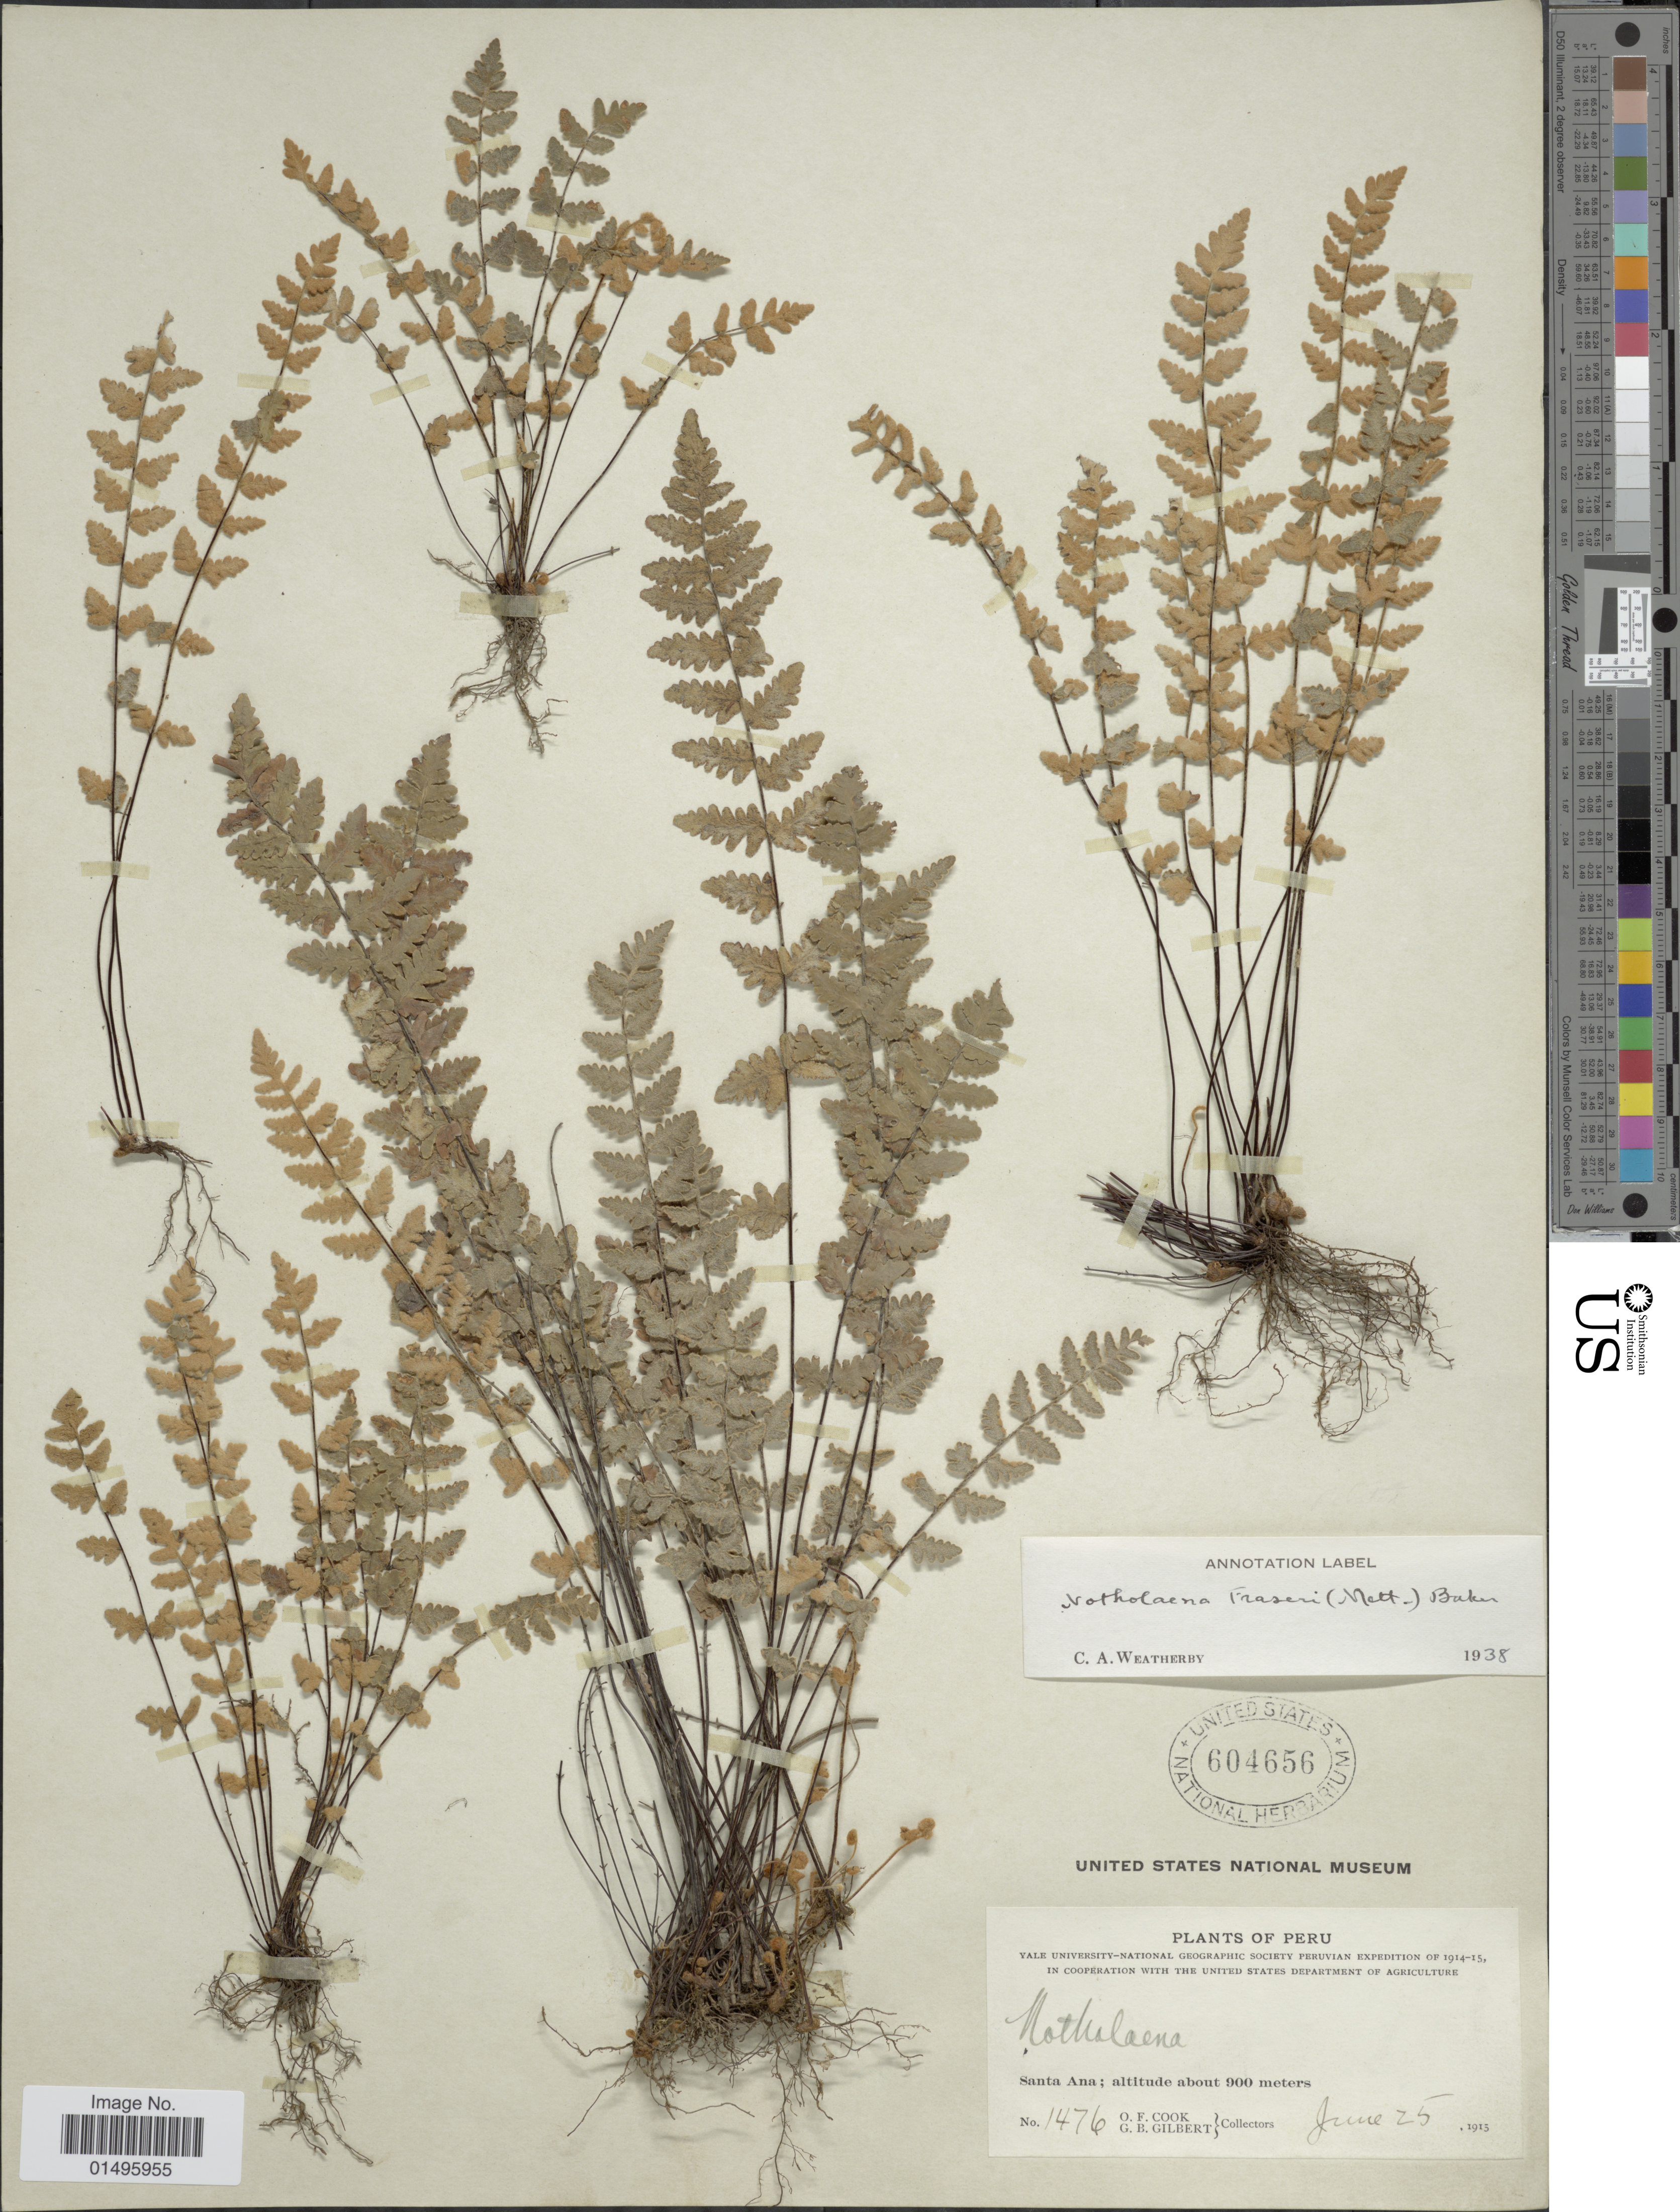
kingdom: Plantae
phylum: Tracheophyta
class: Polypodiopsida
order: Polypodiales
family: Pteridaceae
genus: Notholaena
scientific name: Notholaena fraseri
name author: (Mett.) Baker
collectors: O. F. Cook & G. B. Gilbert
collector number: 1476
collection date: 1915-06-25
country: Peru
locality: Peru, Santa Ana.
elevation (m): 900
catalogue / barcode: US 604656